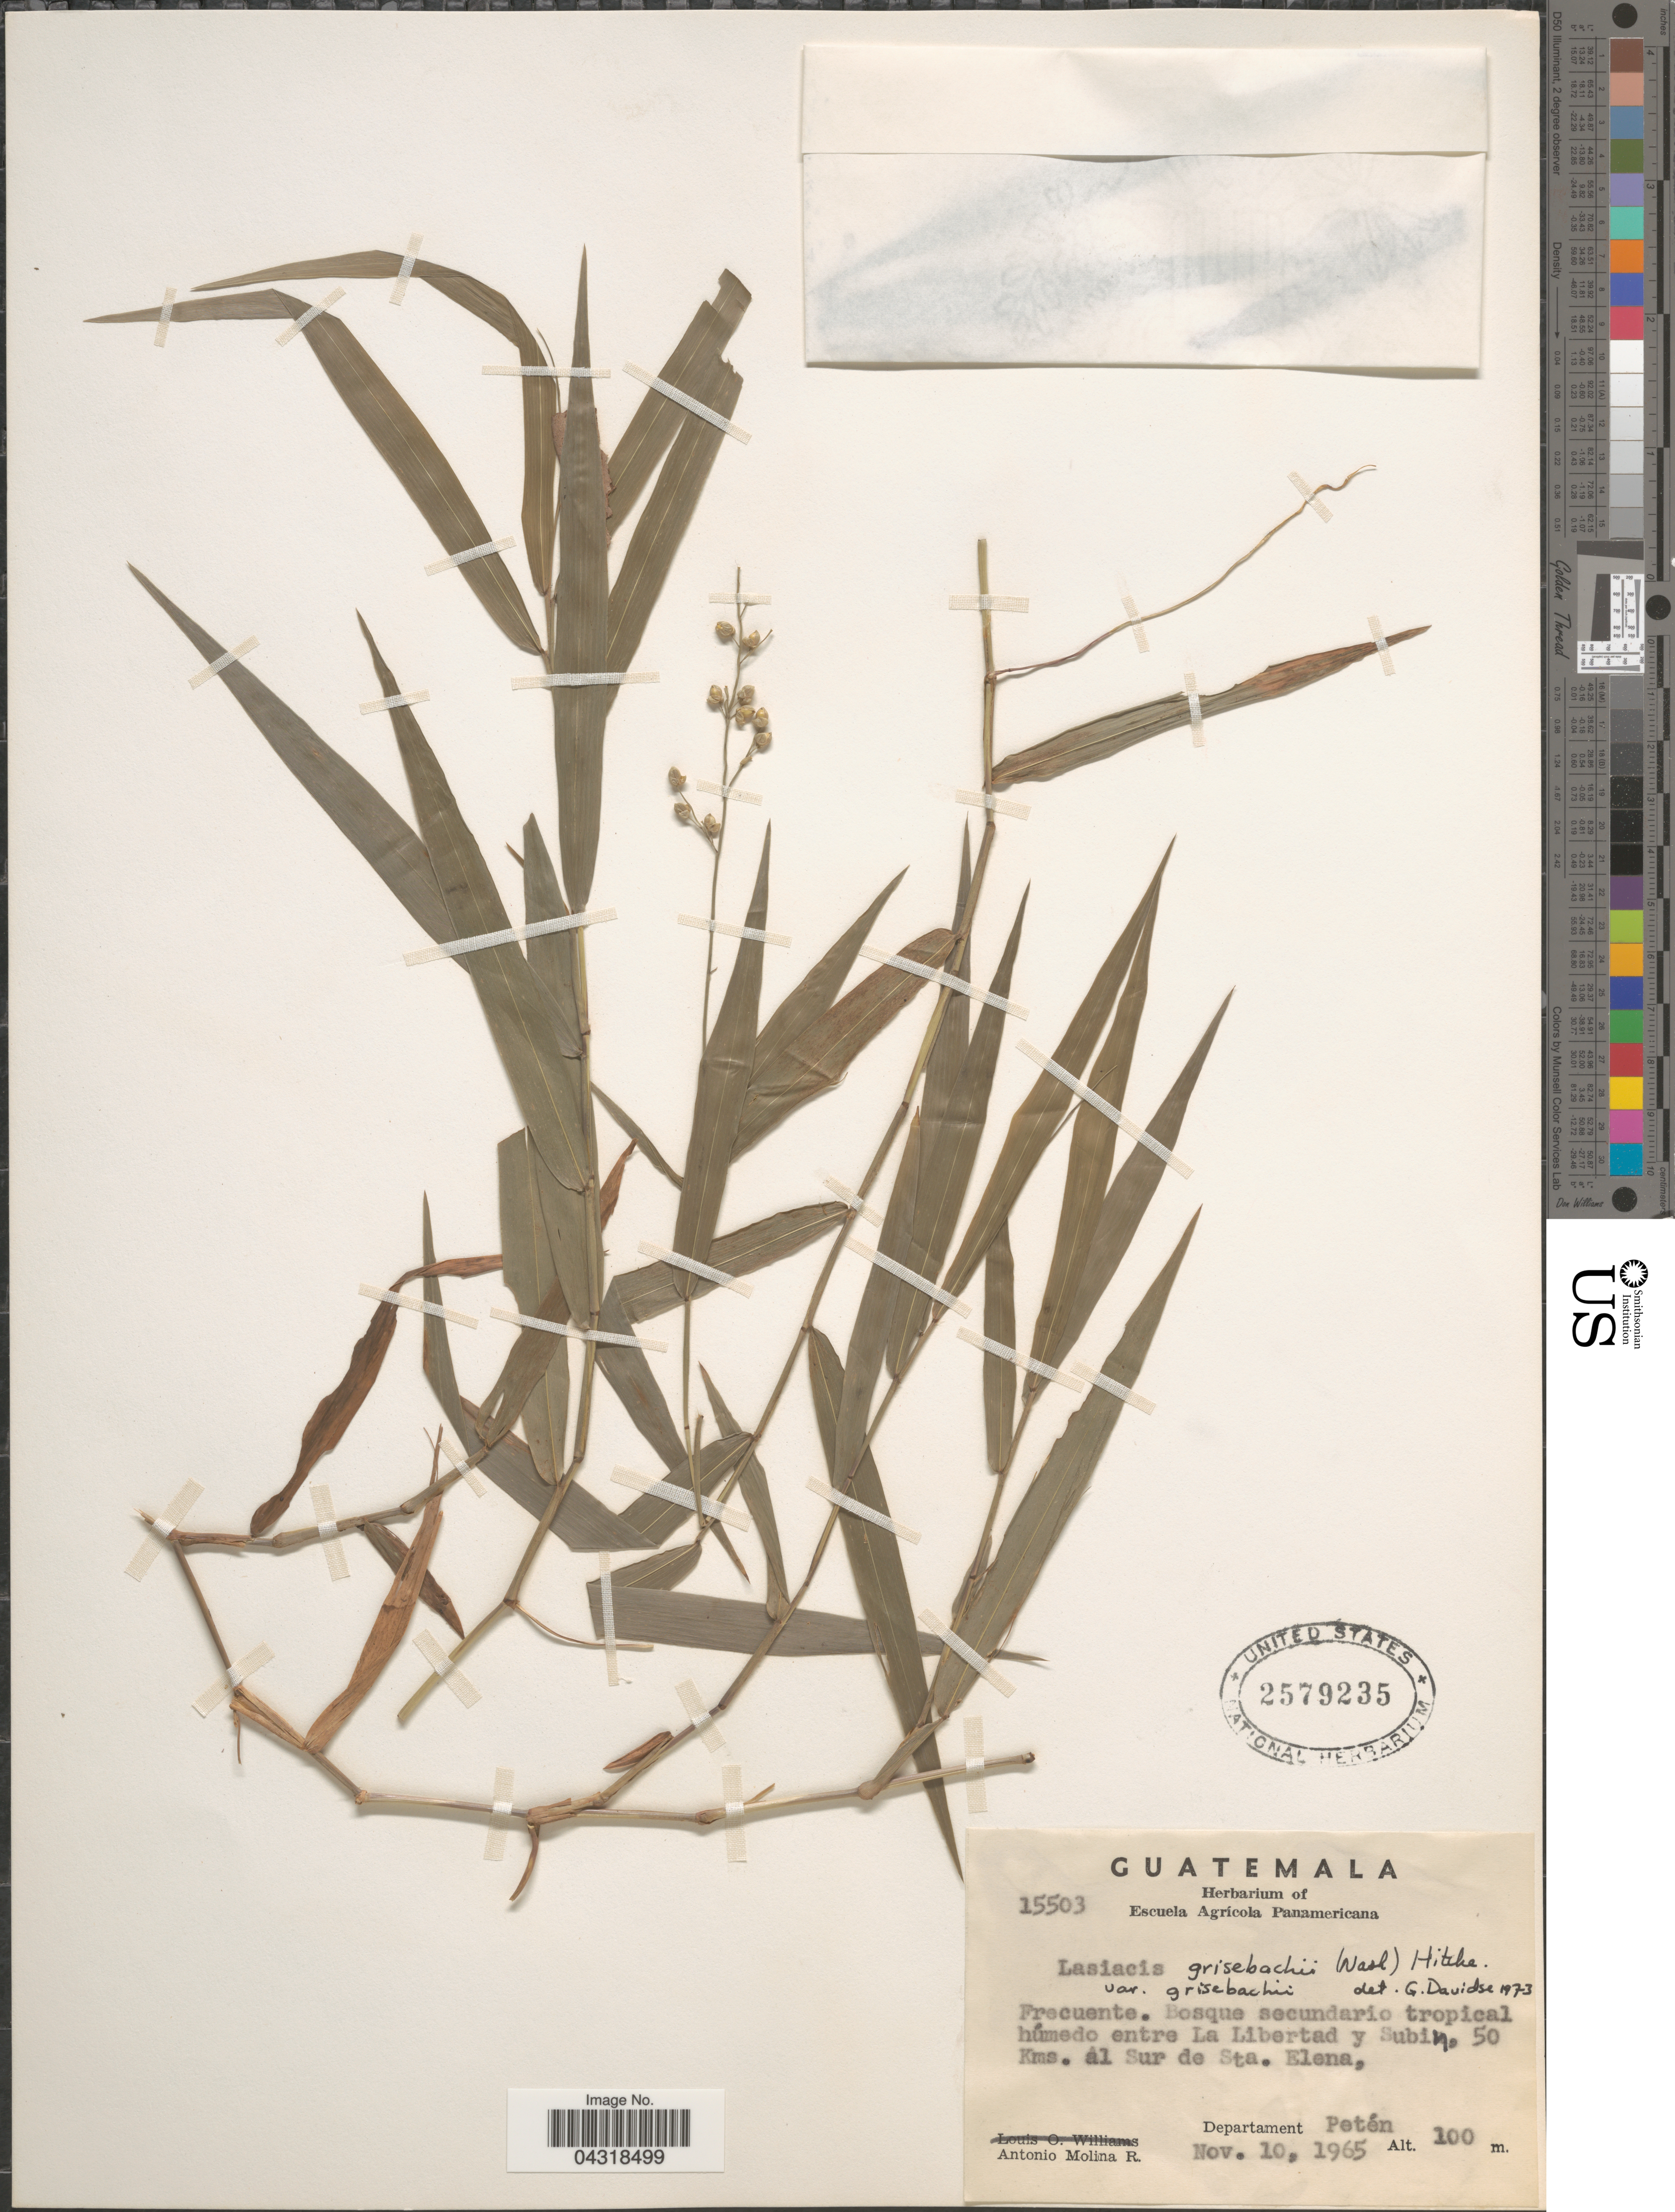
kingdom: Plantae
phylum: Tracheophyta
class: Liliopsida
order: Poales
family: Poaceae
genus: Lasiacis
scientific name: Lasiacis grisebachii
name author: (Nash) Hitchc.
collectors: A. Molina R.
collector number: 15503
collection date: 1965-11-10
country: Guatemala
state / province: El Peten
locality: Bosque secundario tropical húmedo entre La Libertad y Subin, 50 Kms. al Sur de Sta. Elena, Departement Petén.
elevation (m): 100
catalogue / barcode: US 2579235